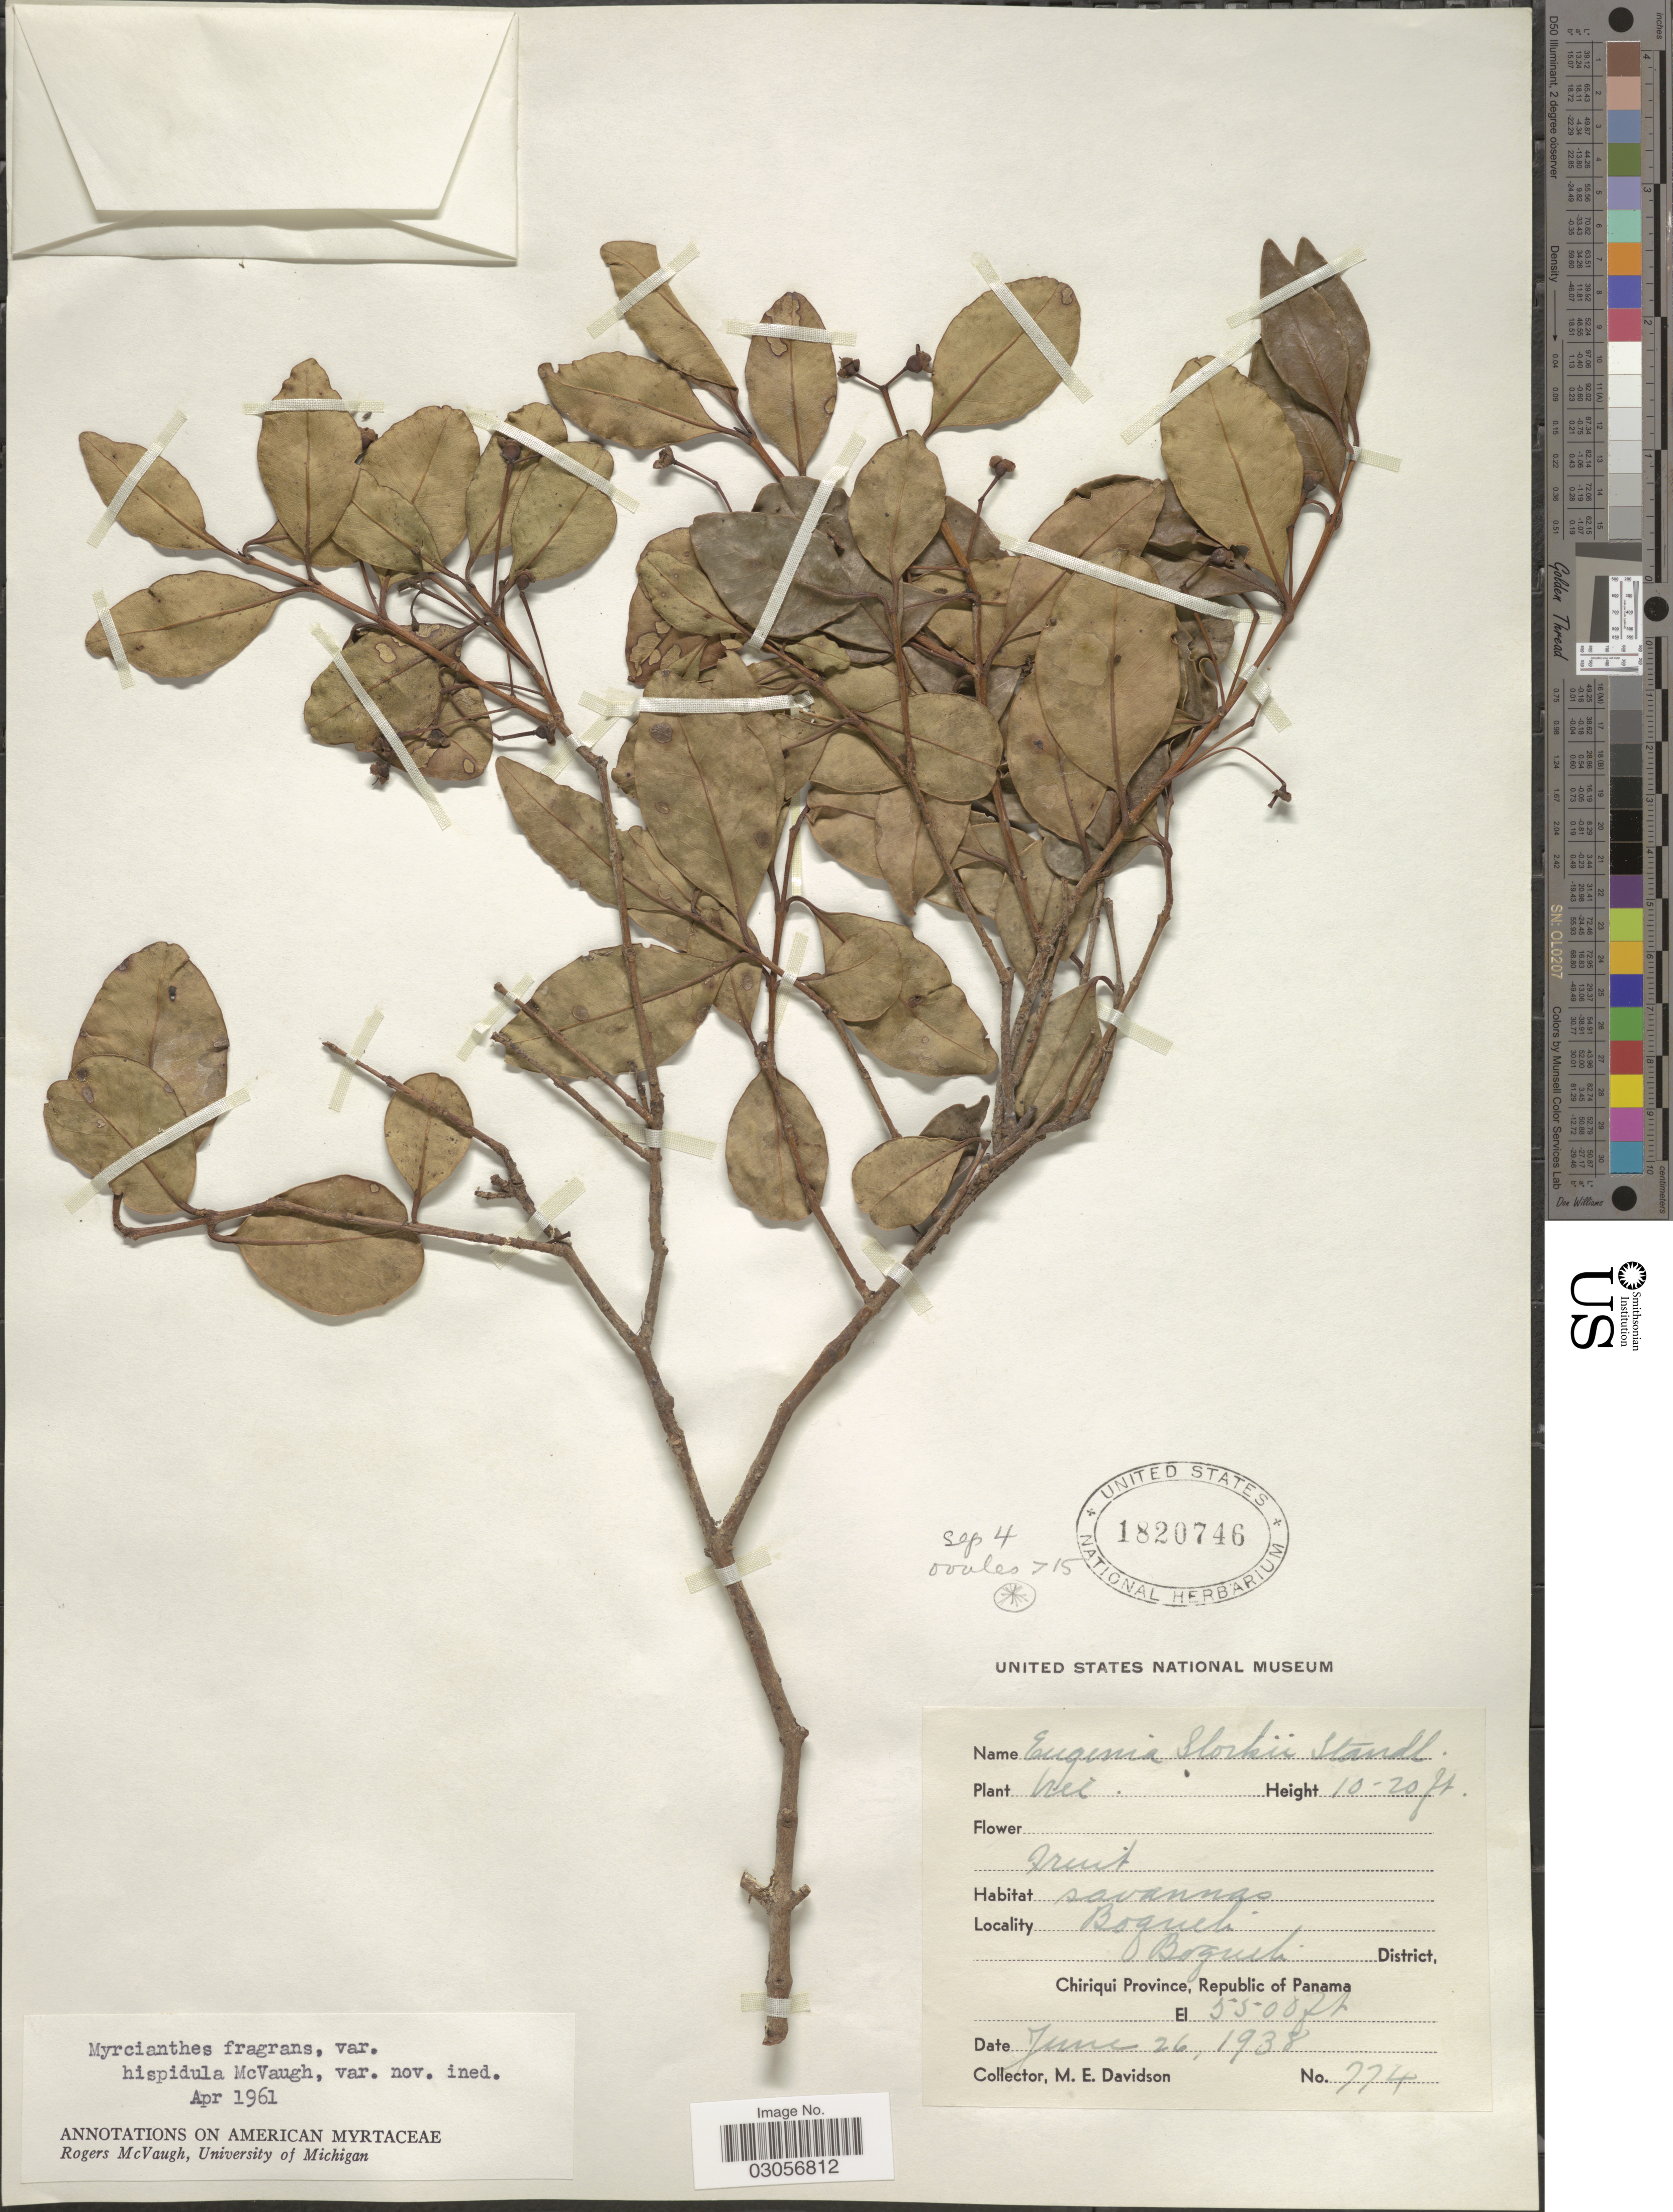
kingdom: Plantae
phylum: Tracheophyta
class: Magnoliopsida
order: Myrtales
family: Myrtaceae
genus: Myrcianthes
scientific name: Myrcianthes fragrans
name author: (Sw.) McVaugh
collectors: M. E. Davidson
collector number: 774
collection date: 1938-06-26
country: Panama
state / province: Chiriqui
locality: Boquete, Boquete District.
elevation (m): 1676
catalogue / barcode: US 1820746